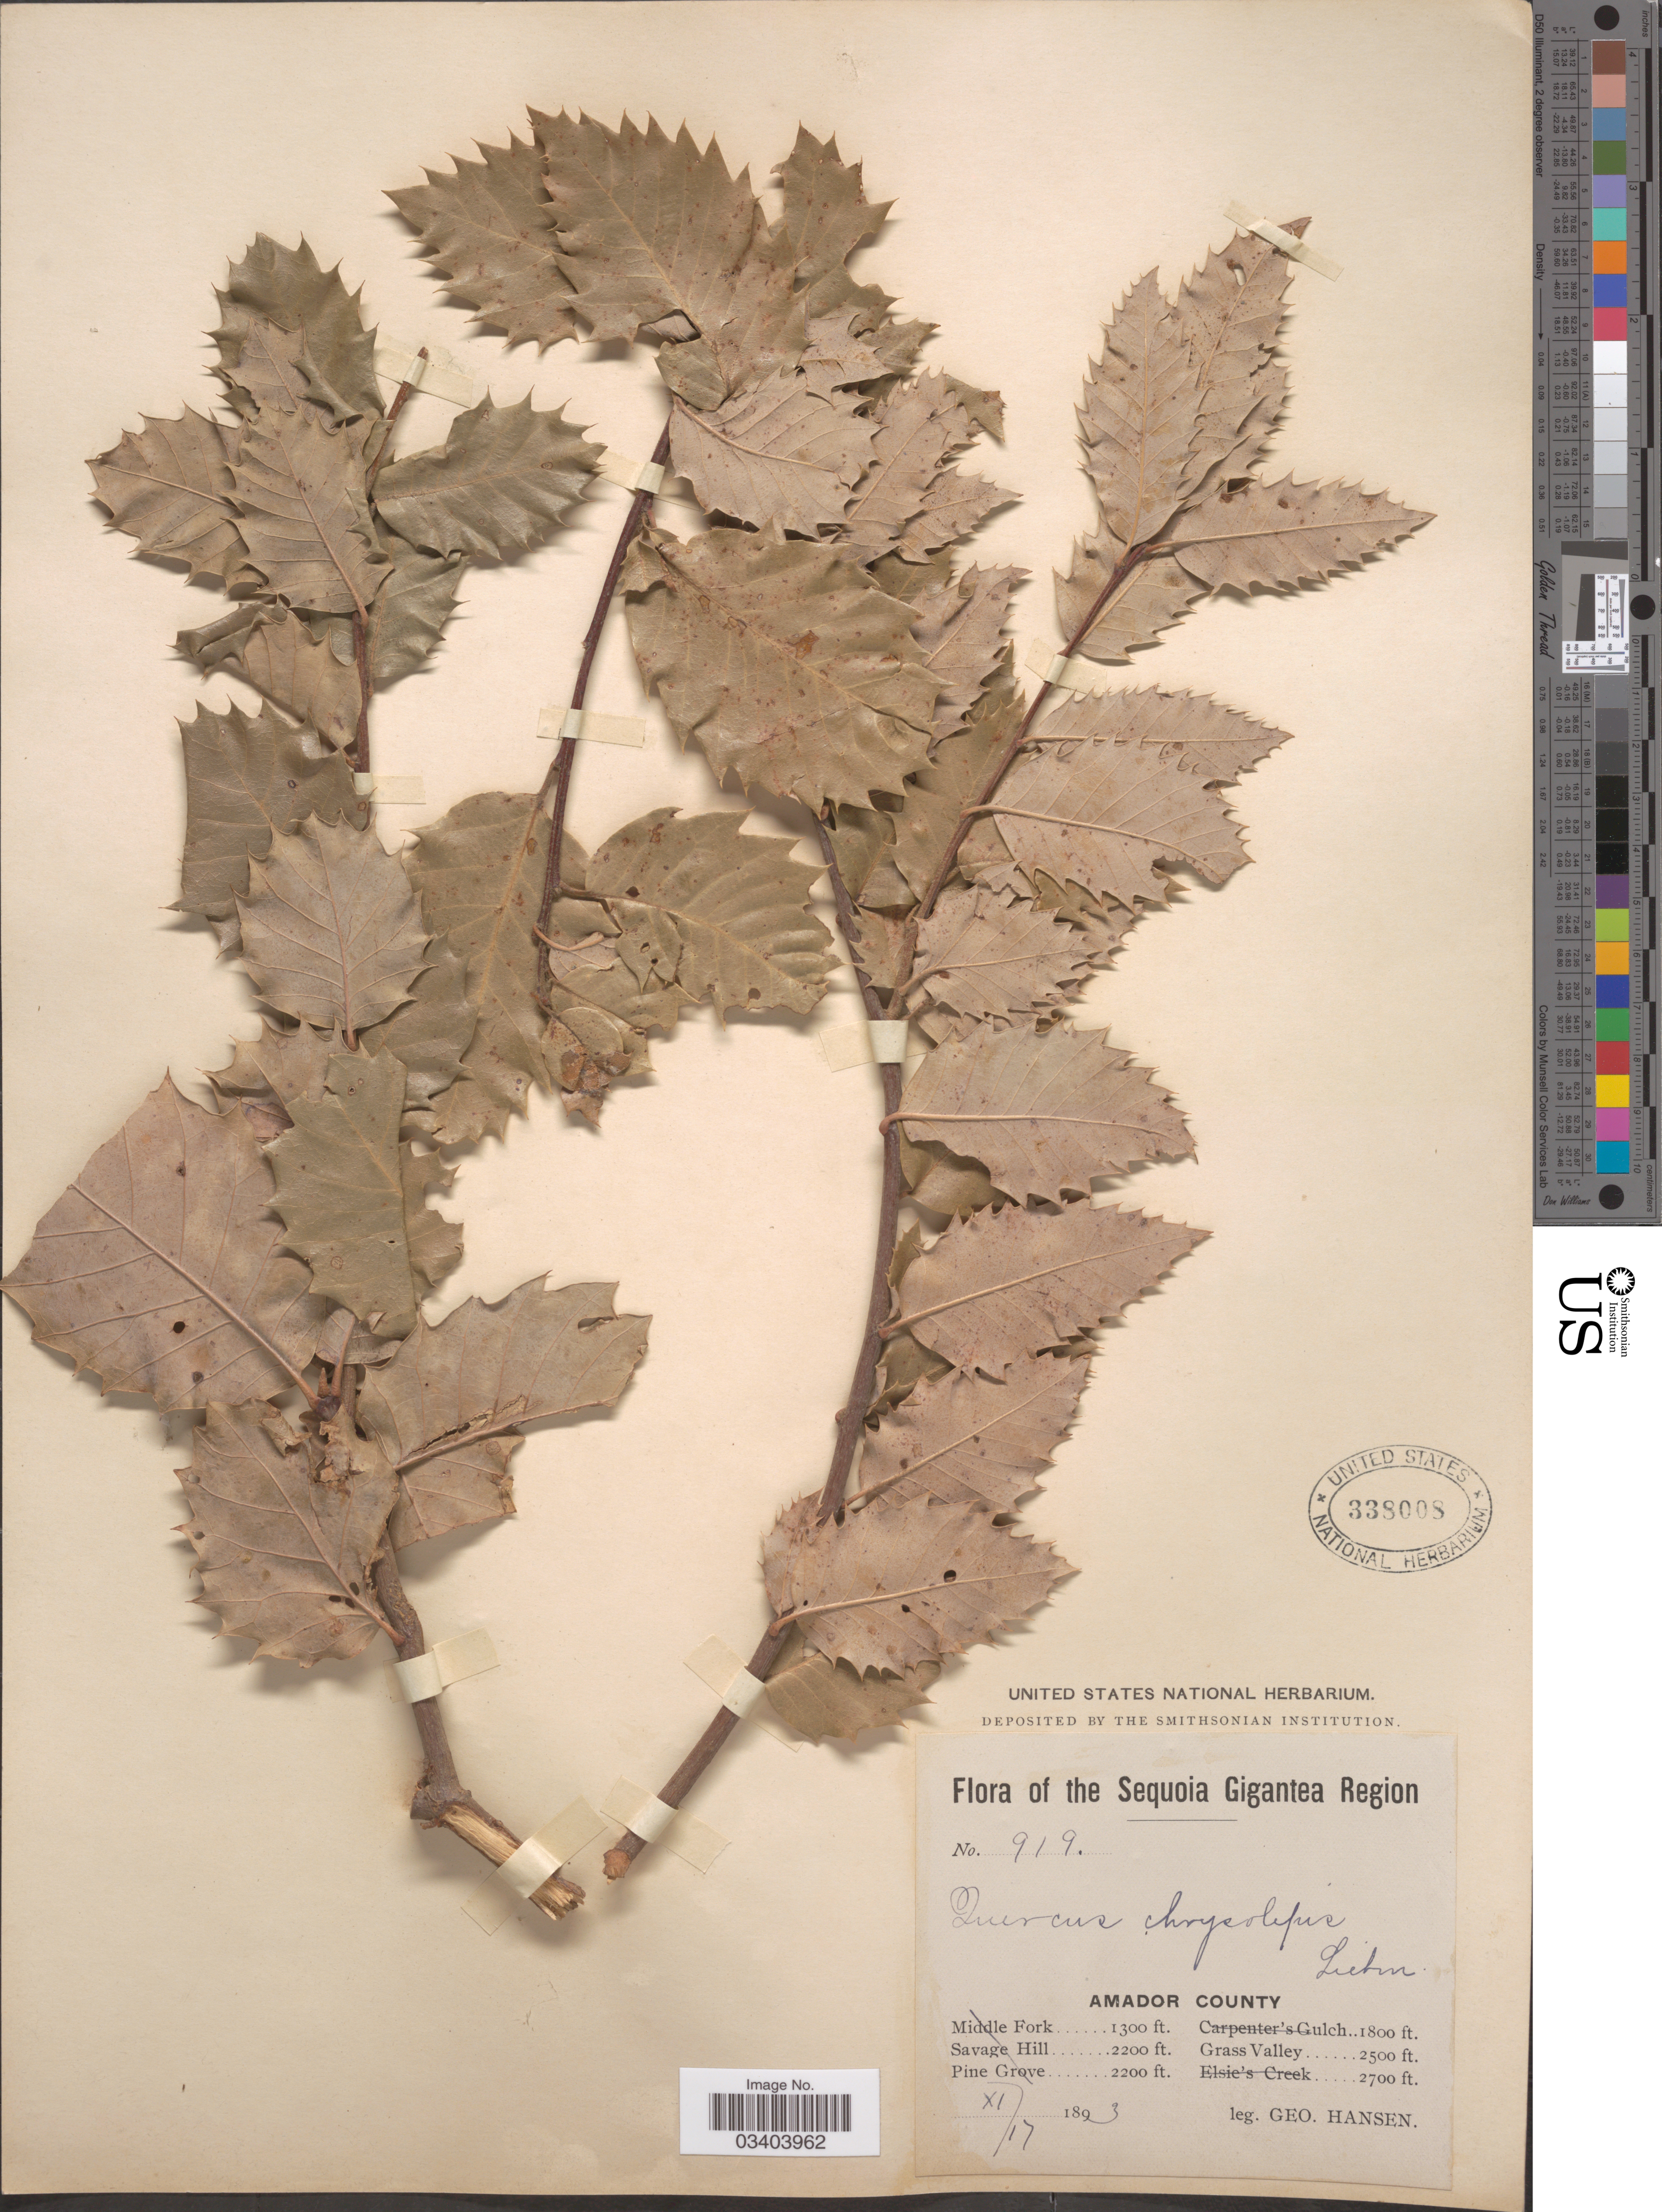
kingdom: Plantae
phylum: Tracheophyta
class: Magnoliopsida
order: Fagales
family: Fagaceae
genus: Quercus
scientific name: Quercus chrysolepis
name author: Liebm.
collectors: G. Hansen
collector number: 919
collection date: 1893-11-17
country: United States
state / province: California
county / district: Amador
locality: The Sequoia Gigantea Region. Amador County. Grass Valley.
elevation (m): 762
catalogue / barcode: US 338008